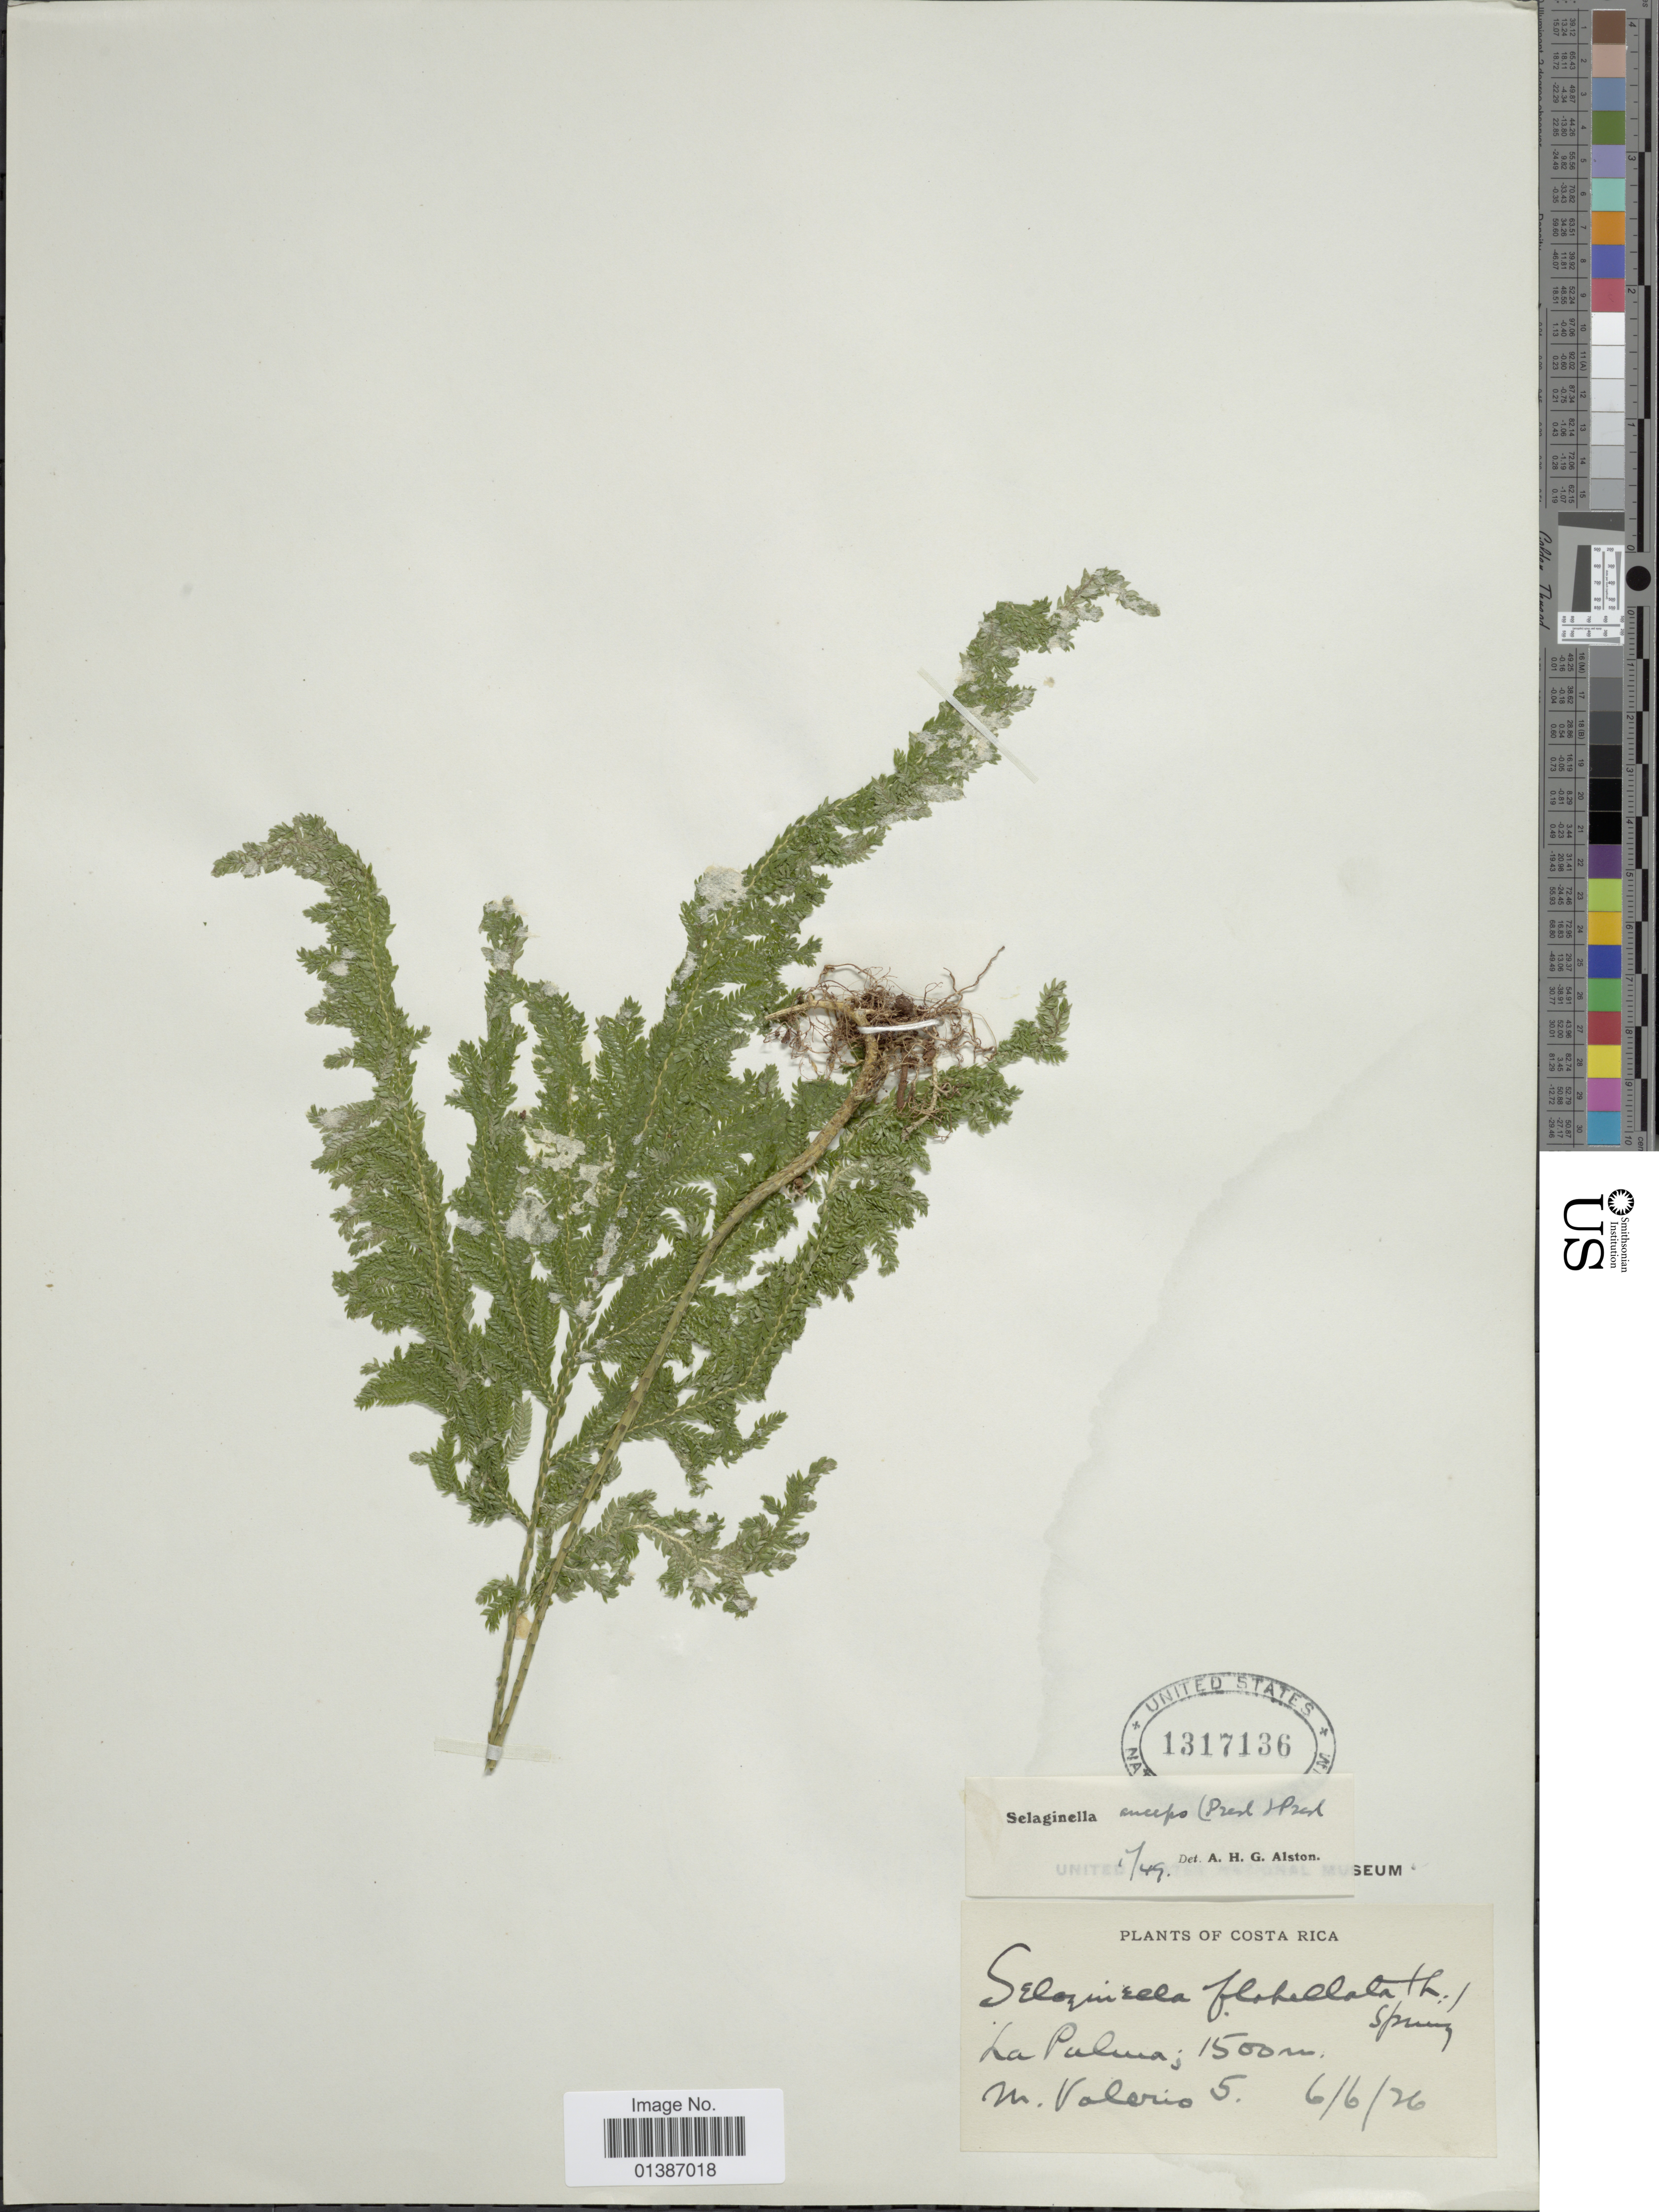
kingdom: Plantae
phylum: Tracheophyta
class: Lycopodiopsida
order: Selaginellales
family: Selaginellaceae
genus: Selaginella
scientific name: Selaginella anceps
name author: (C. Presl)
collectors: M. Valerio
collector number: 5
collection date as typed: Transcribed d/m/y: 6/6/26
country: Costa Rica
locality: La Palma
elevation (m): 1500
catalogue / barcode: US 1317136